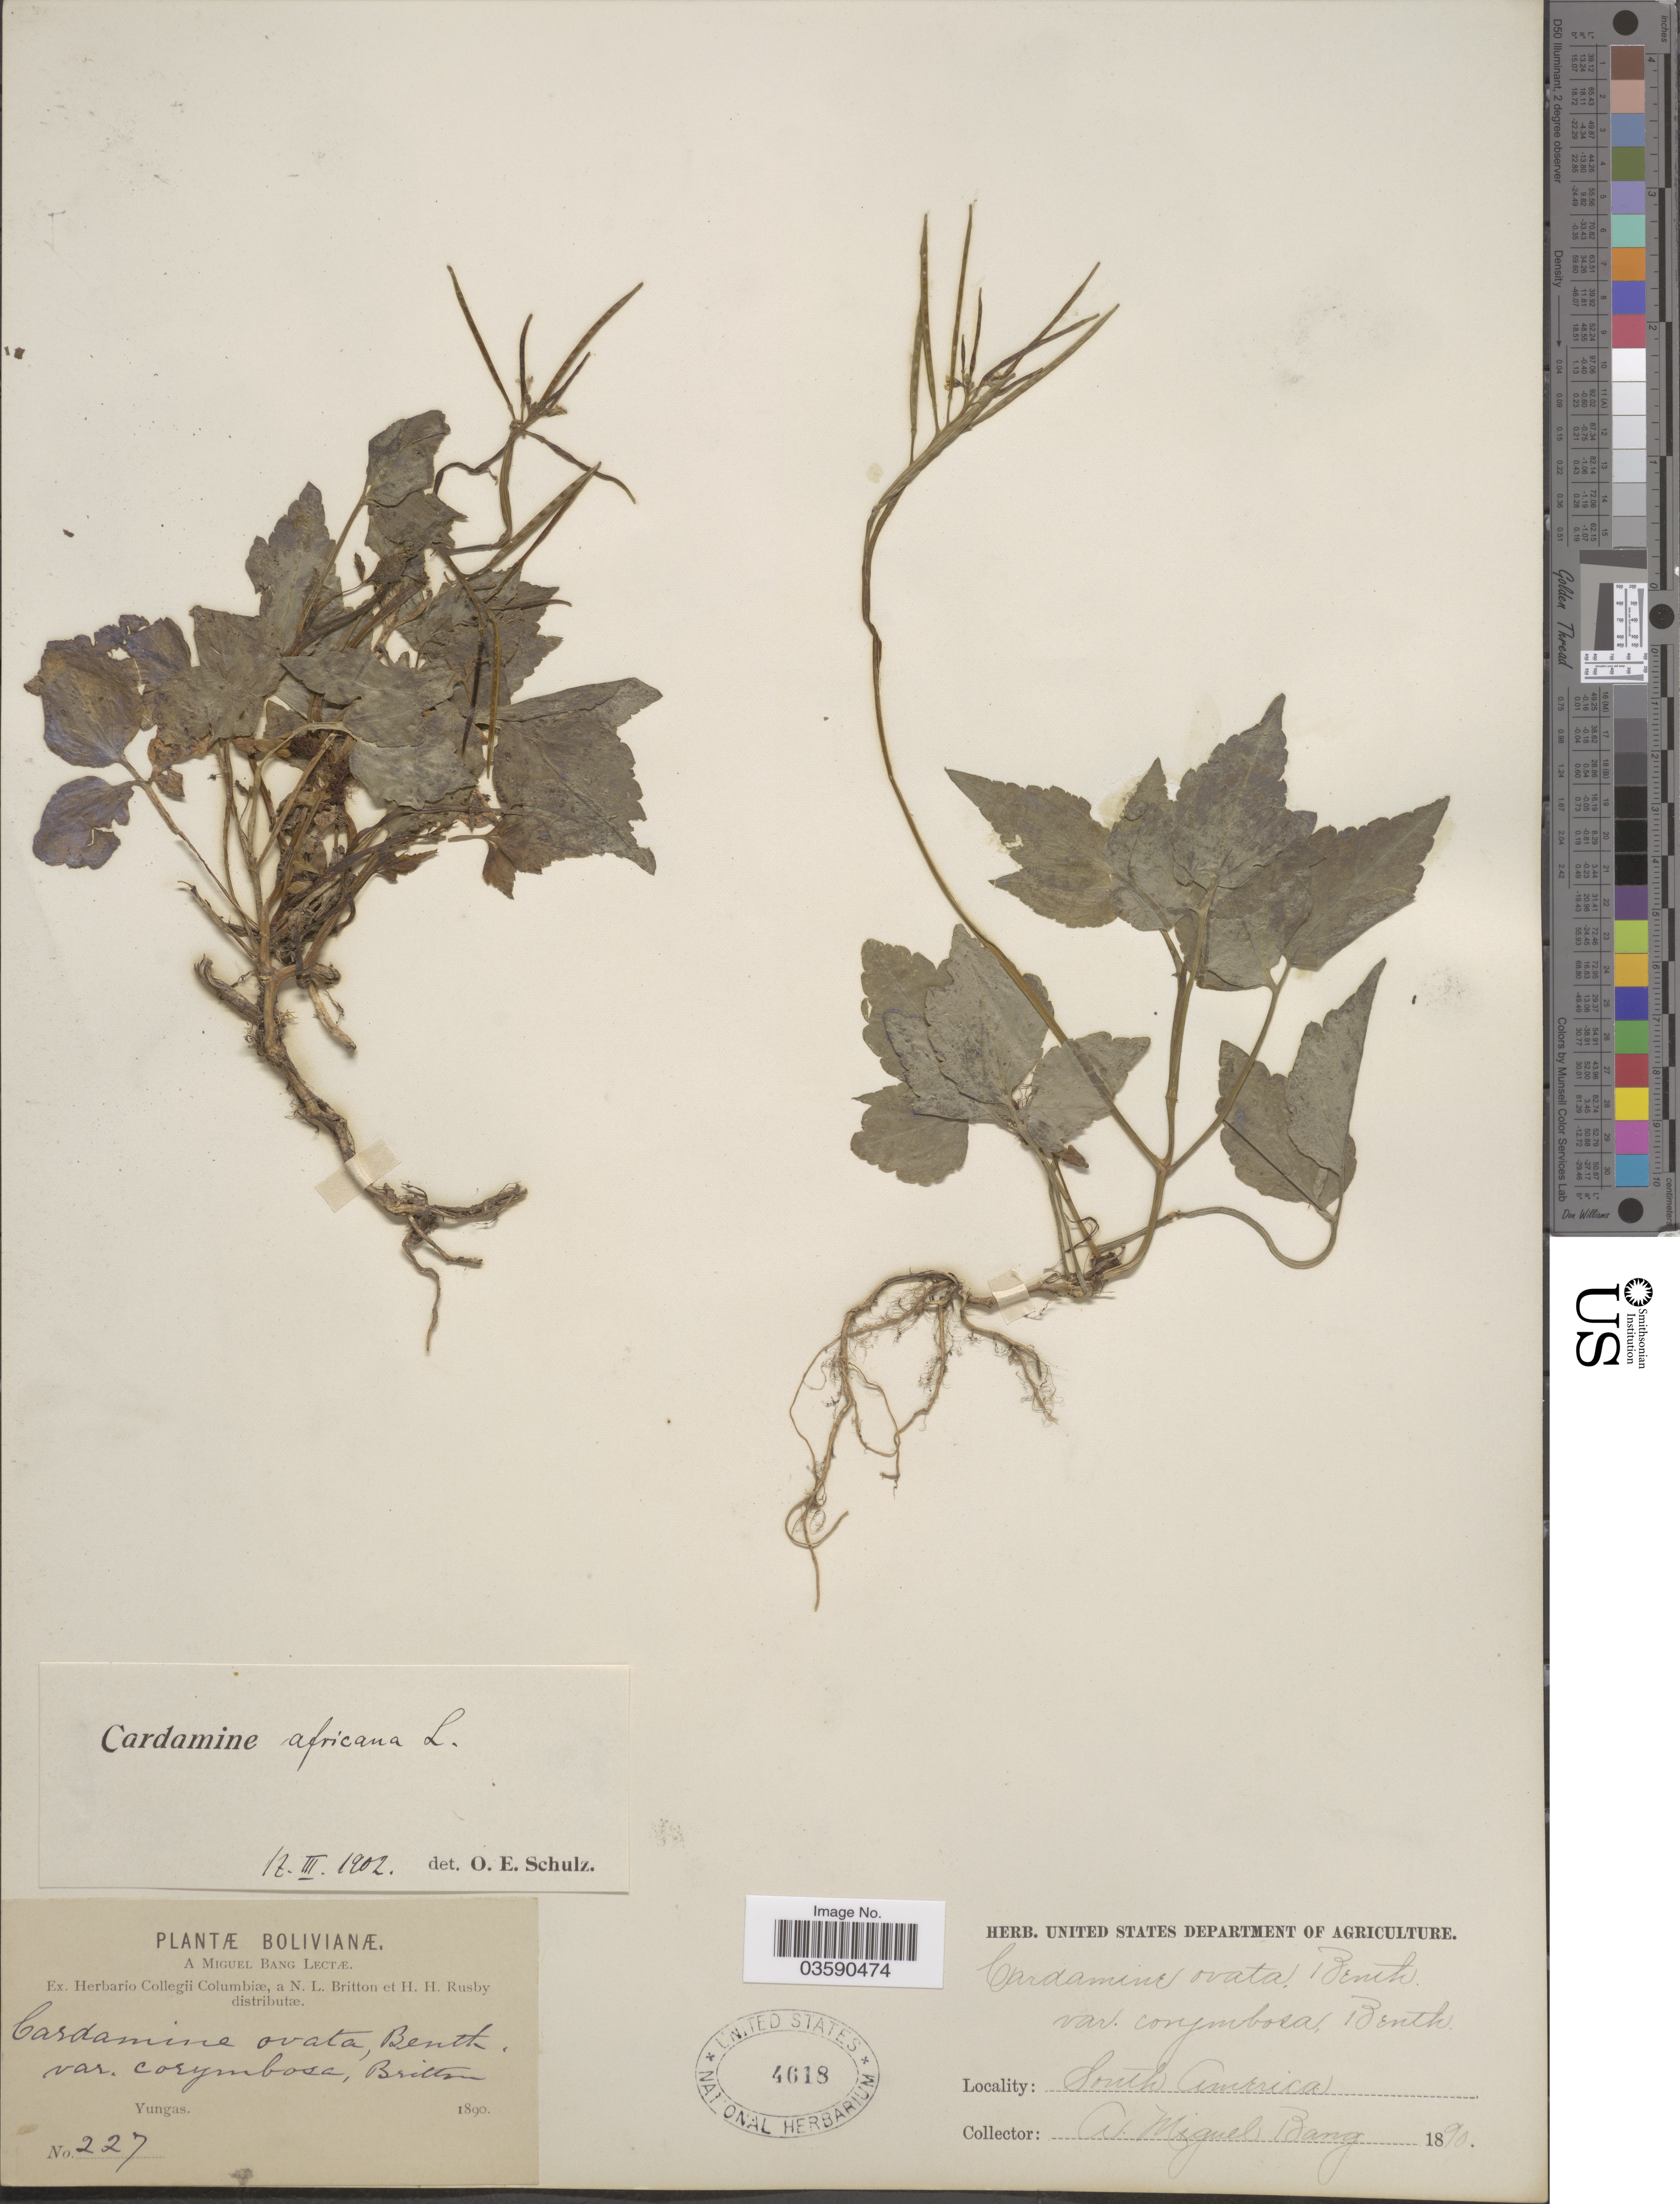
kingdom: Plantae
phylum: Tracheophyta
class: Magnoliopsida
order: Brassicales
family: Brassicaceae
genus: Cardamine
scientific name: Cardamine africana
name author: L.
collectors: M. Bang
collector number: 227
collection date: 1890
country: Bolivia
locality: Yungas.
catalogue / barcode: US 4618